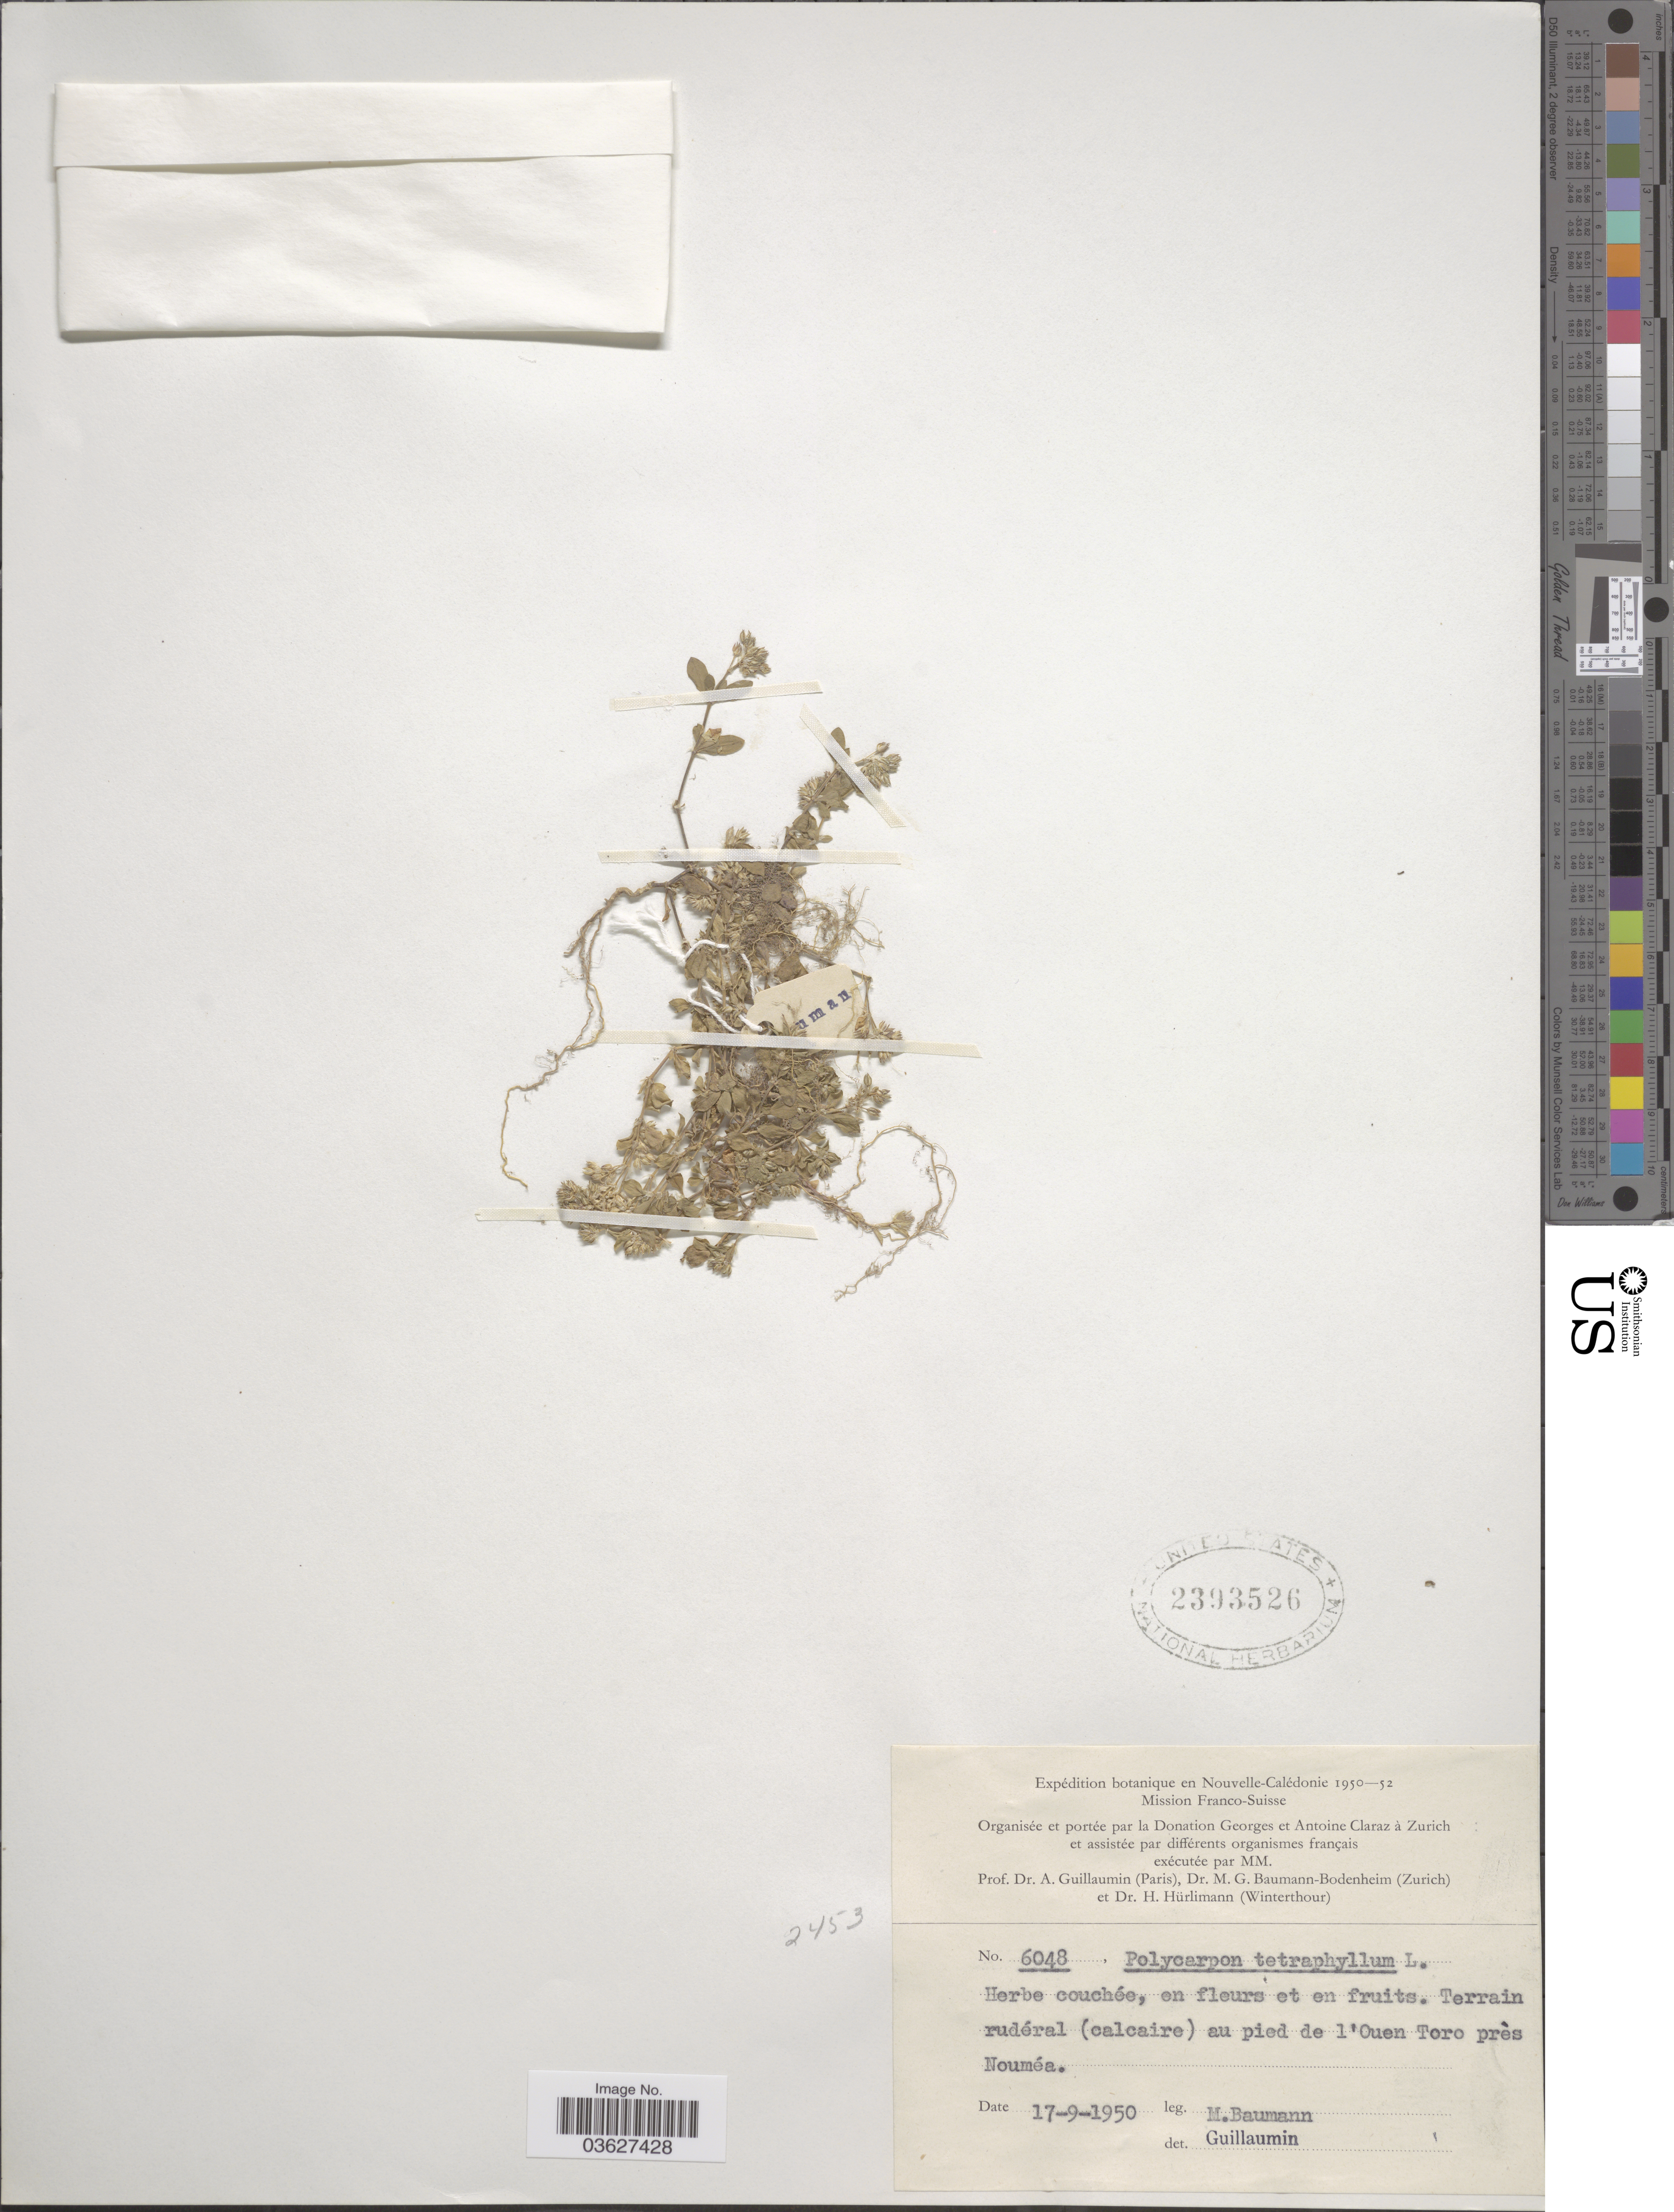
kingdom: Plantae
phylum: Tracheophyta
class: Magnoliopsida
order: Caryophyllales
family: Caryophyllaceae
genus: Polycarpon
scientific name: Polycarpon sp.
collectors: M. Baumann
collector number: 6048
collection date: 1950-09-17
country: New Caledonia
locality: Nouvelle-Calédonie. Terrain rudéral (calcaire) au pied de l'Ouen Toro près Nouméa.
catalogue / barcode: US 2393526